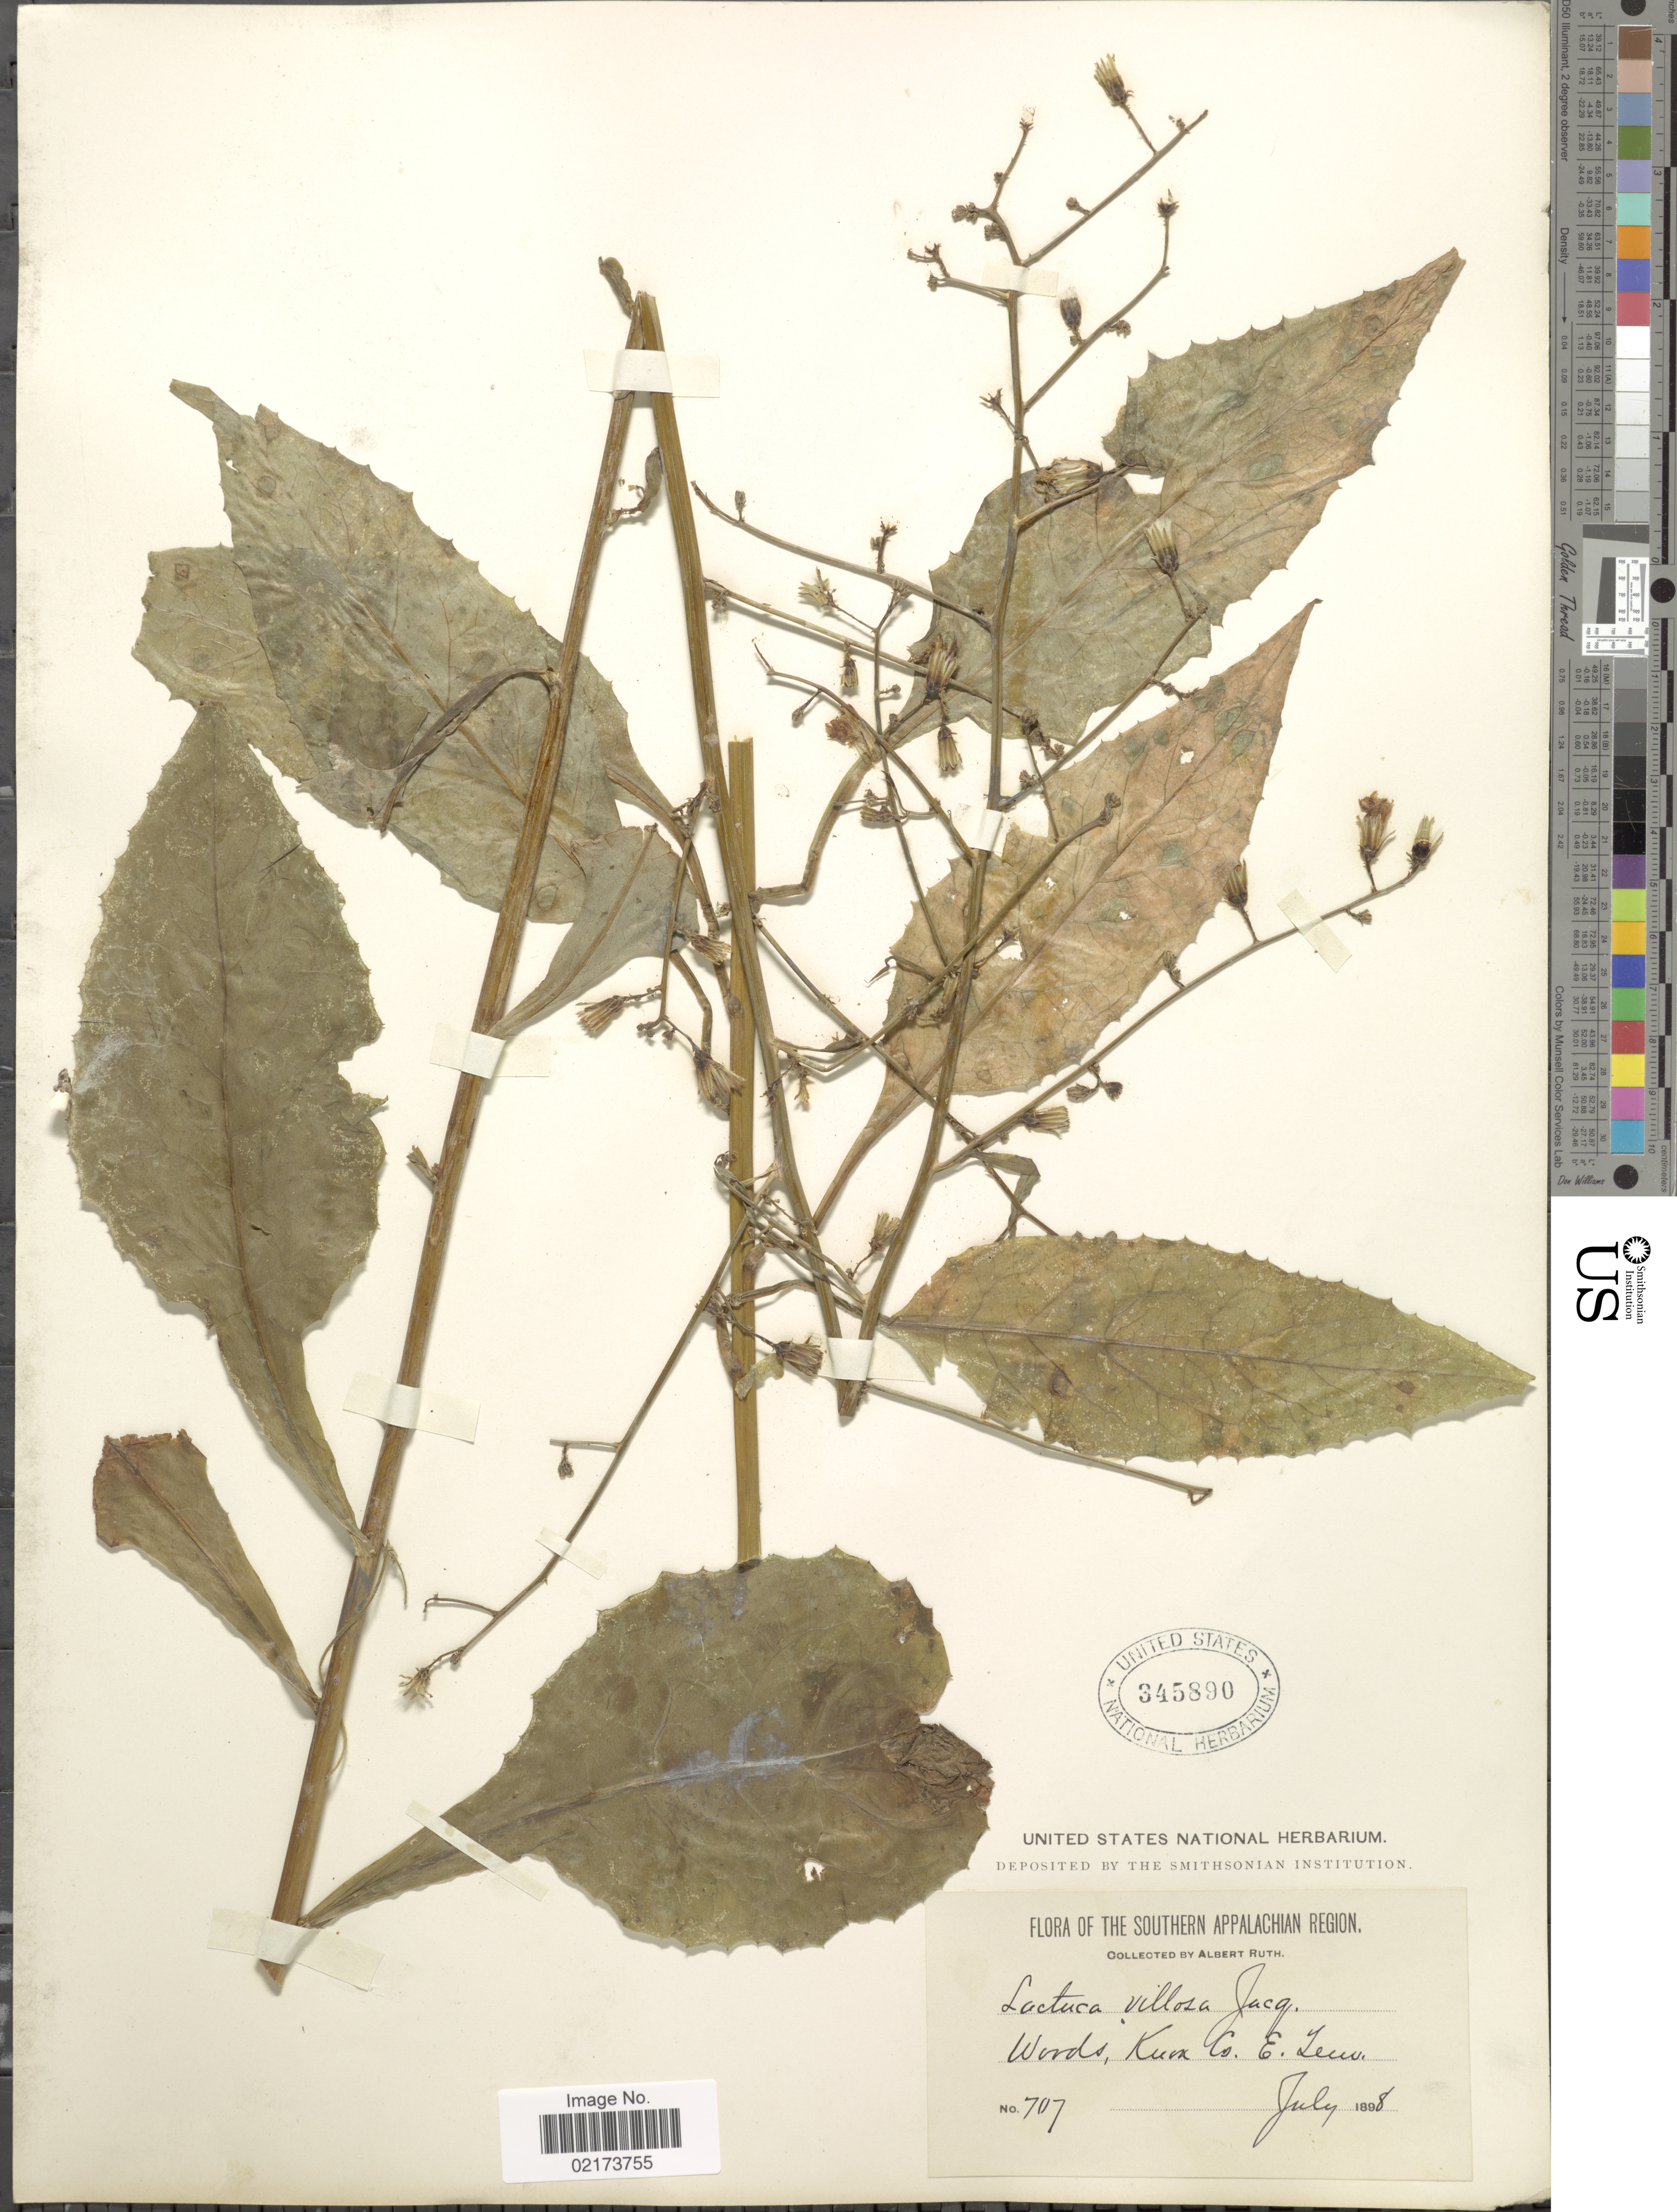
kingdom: Plantae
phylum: Tracheophyta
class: Magnoliopsida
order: Asterales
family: Asteraceae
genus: Lactuca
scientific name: Lactuca floridana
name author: (L.) Gaertn.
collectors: A. Ruth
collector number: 707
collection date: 1898-07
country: United States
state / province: Tennessee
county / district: Knox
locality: Woods. Knox Co., E. Tenn. Southern Appalachian Region.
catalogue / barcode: US 345890